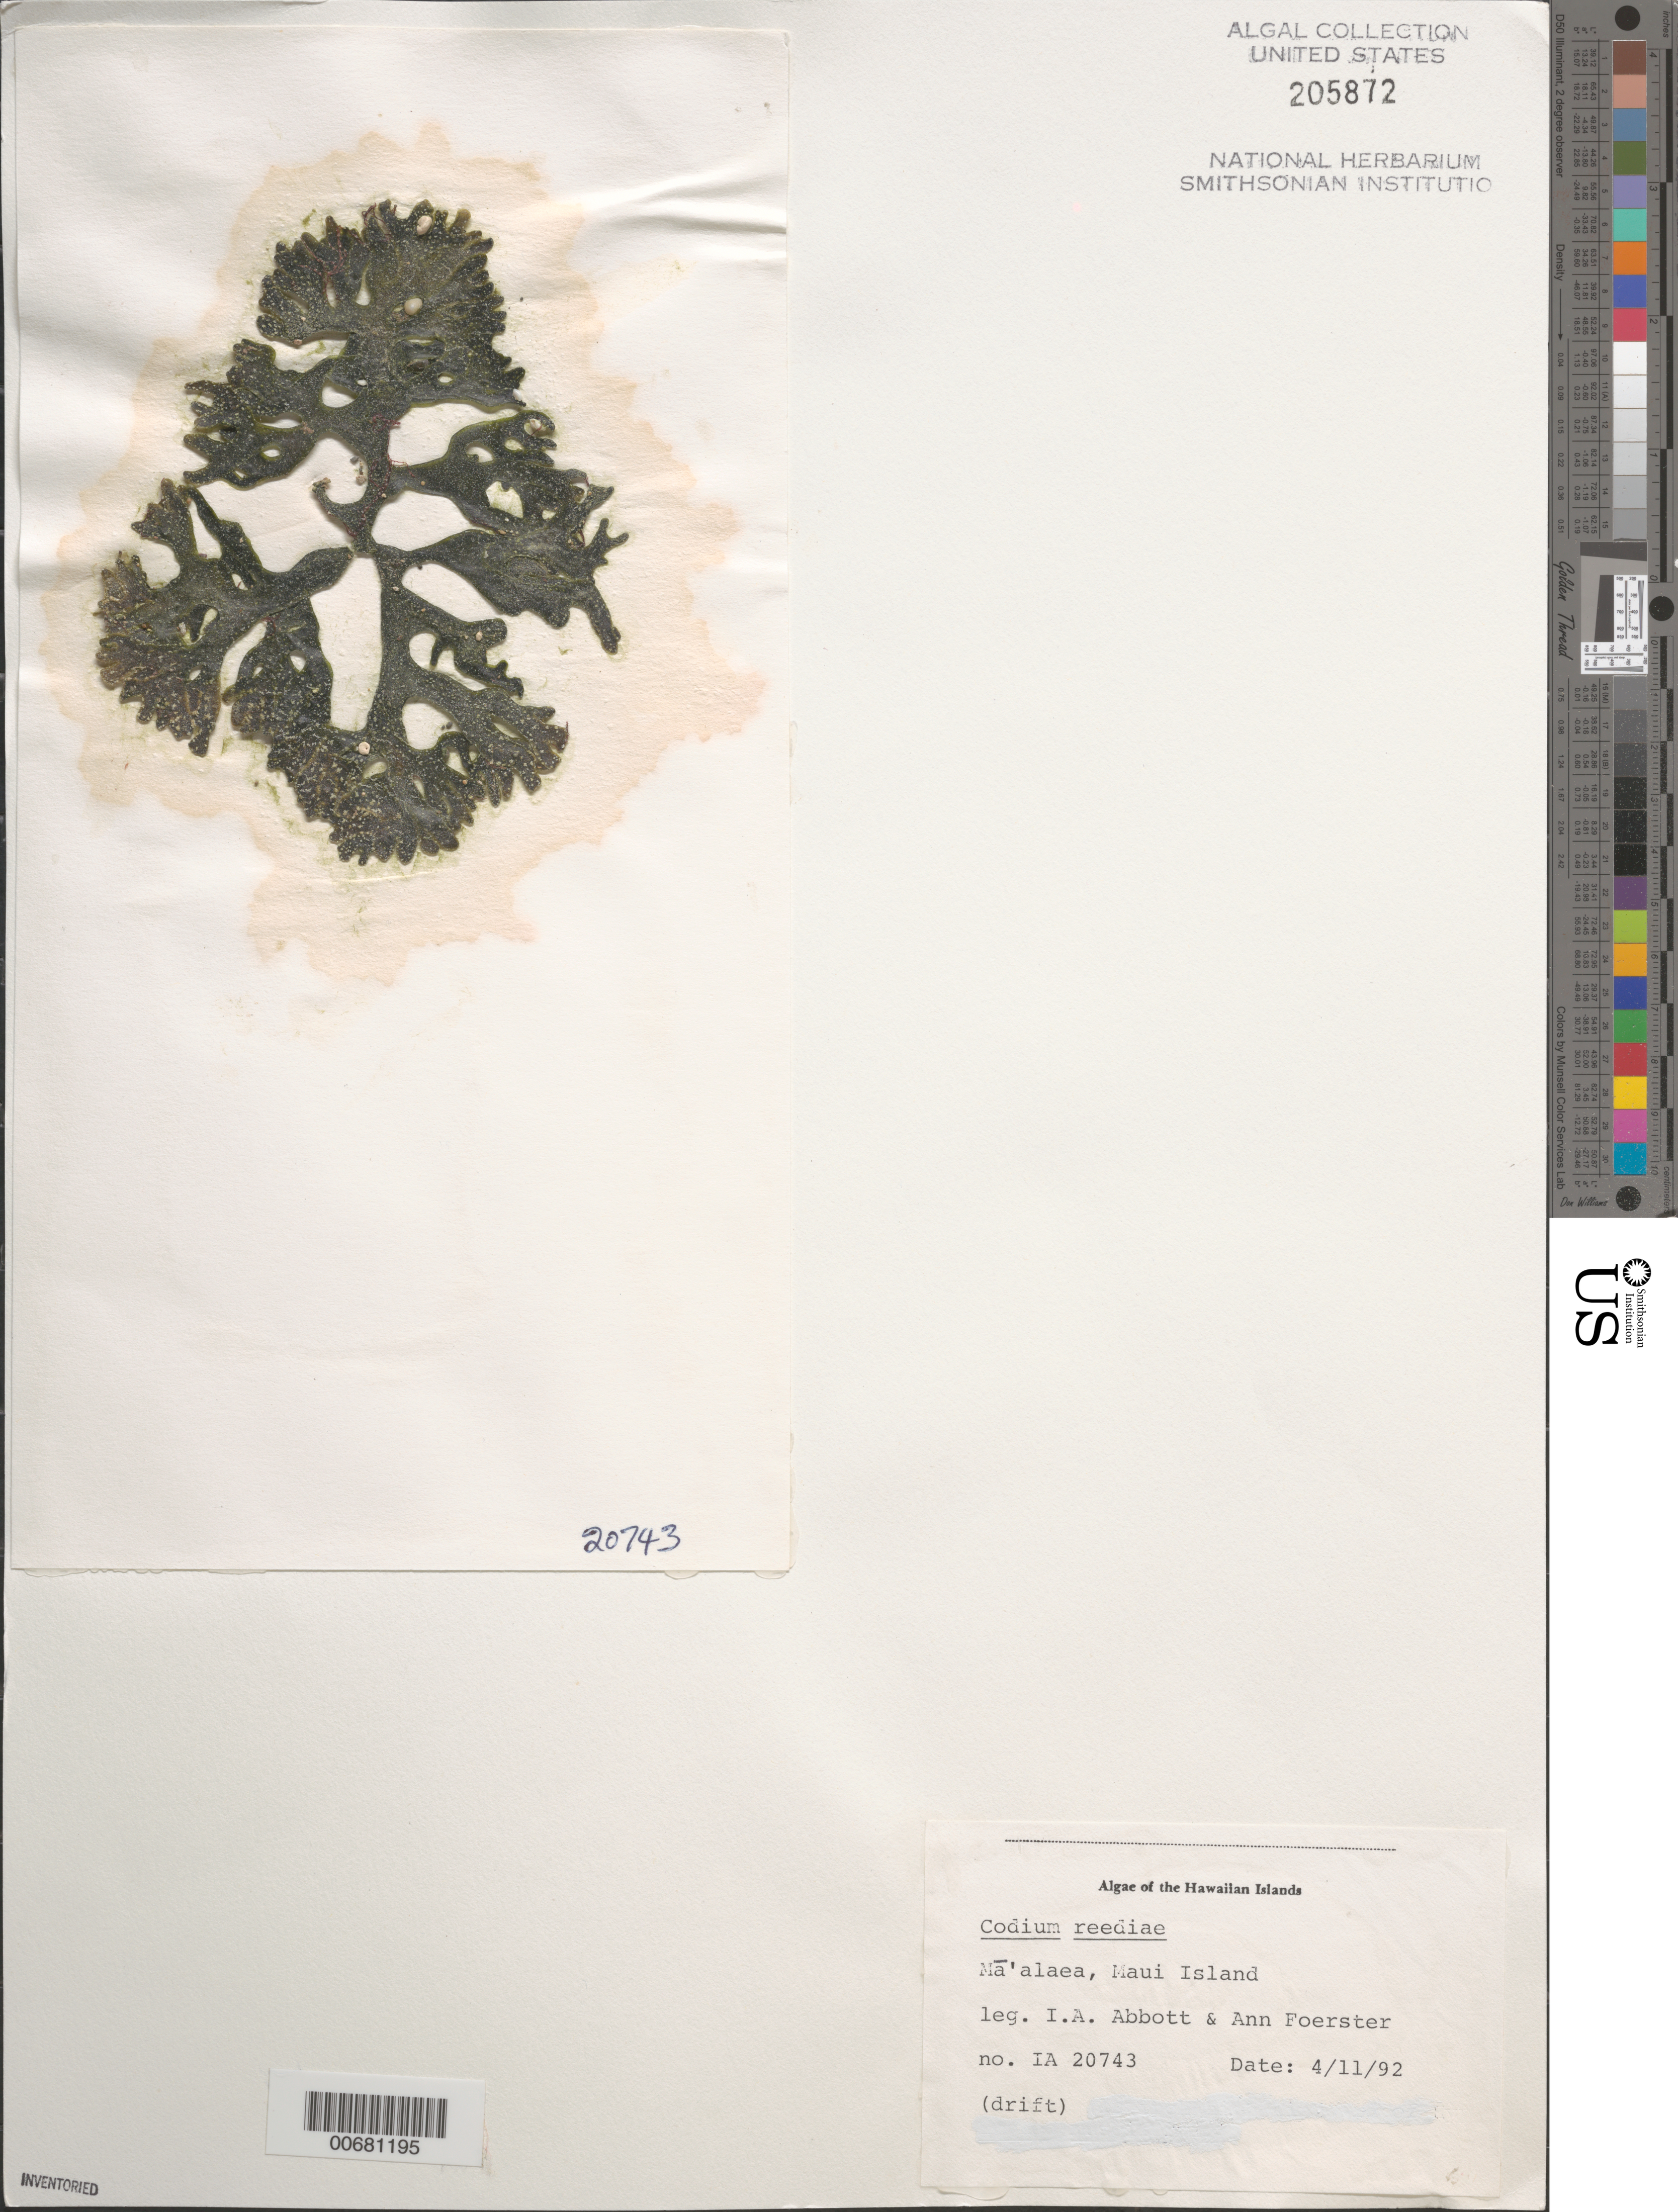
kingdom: Plantae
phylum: Chlorophyta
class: Ulvophyceae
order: Bryopsidales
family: Codiaceae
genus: Codium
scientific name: Codium reediae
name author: P.C. Silva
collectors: I. A. Abbott & A. Foerster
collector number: IAA 20743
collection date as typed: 11 Apr 1992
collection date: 1992-04-11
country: United States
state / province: Hawaii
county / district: Maui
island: Maui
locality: Ma'a'aea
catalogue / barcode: US 205872